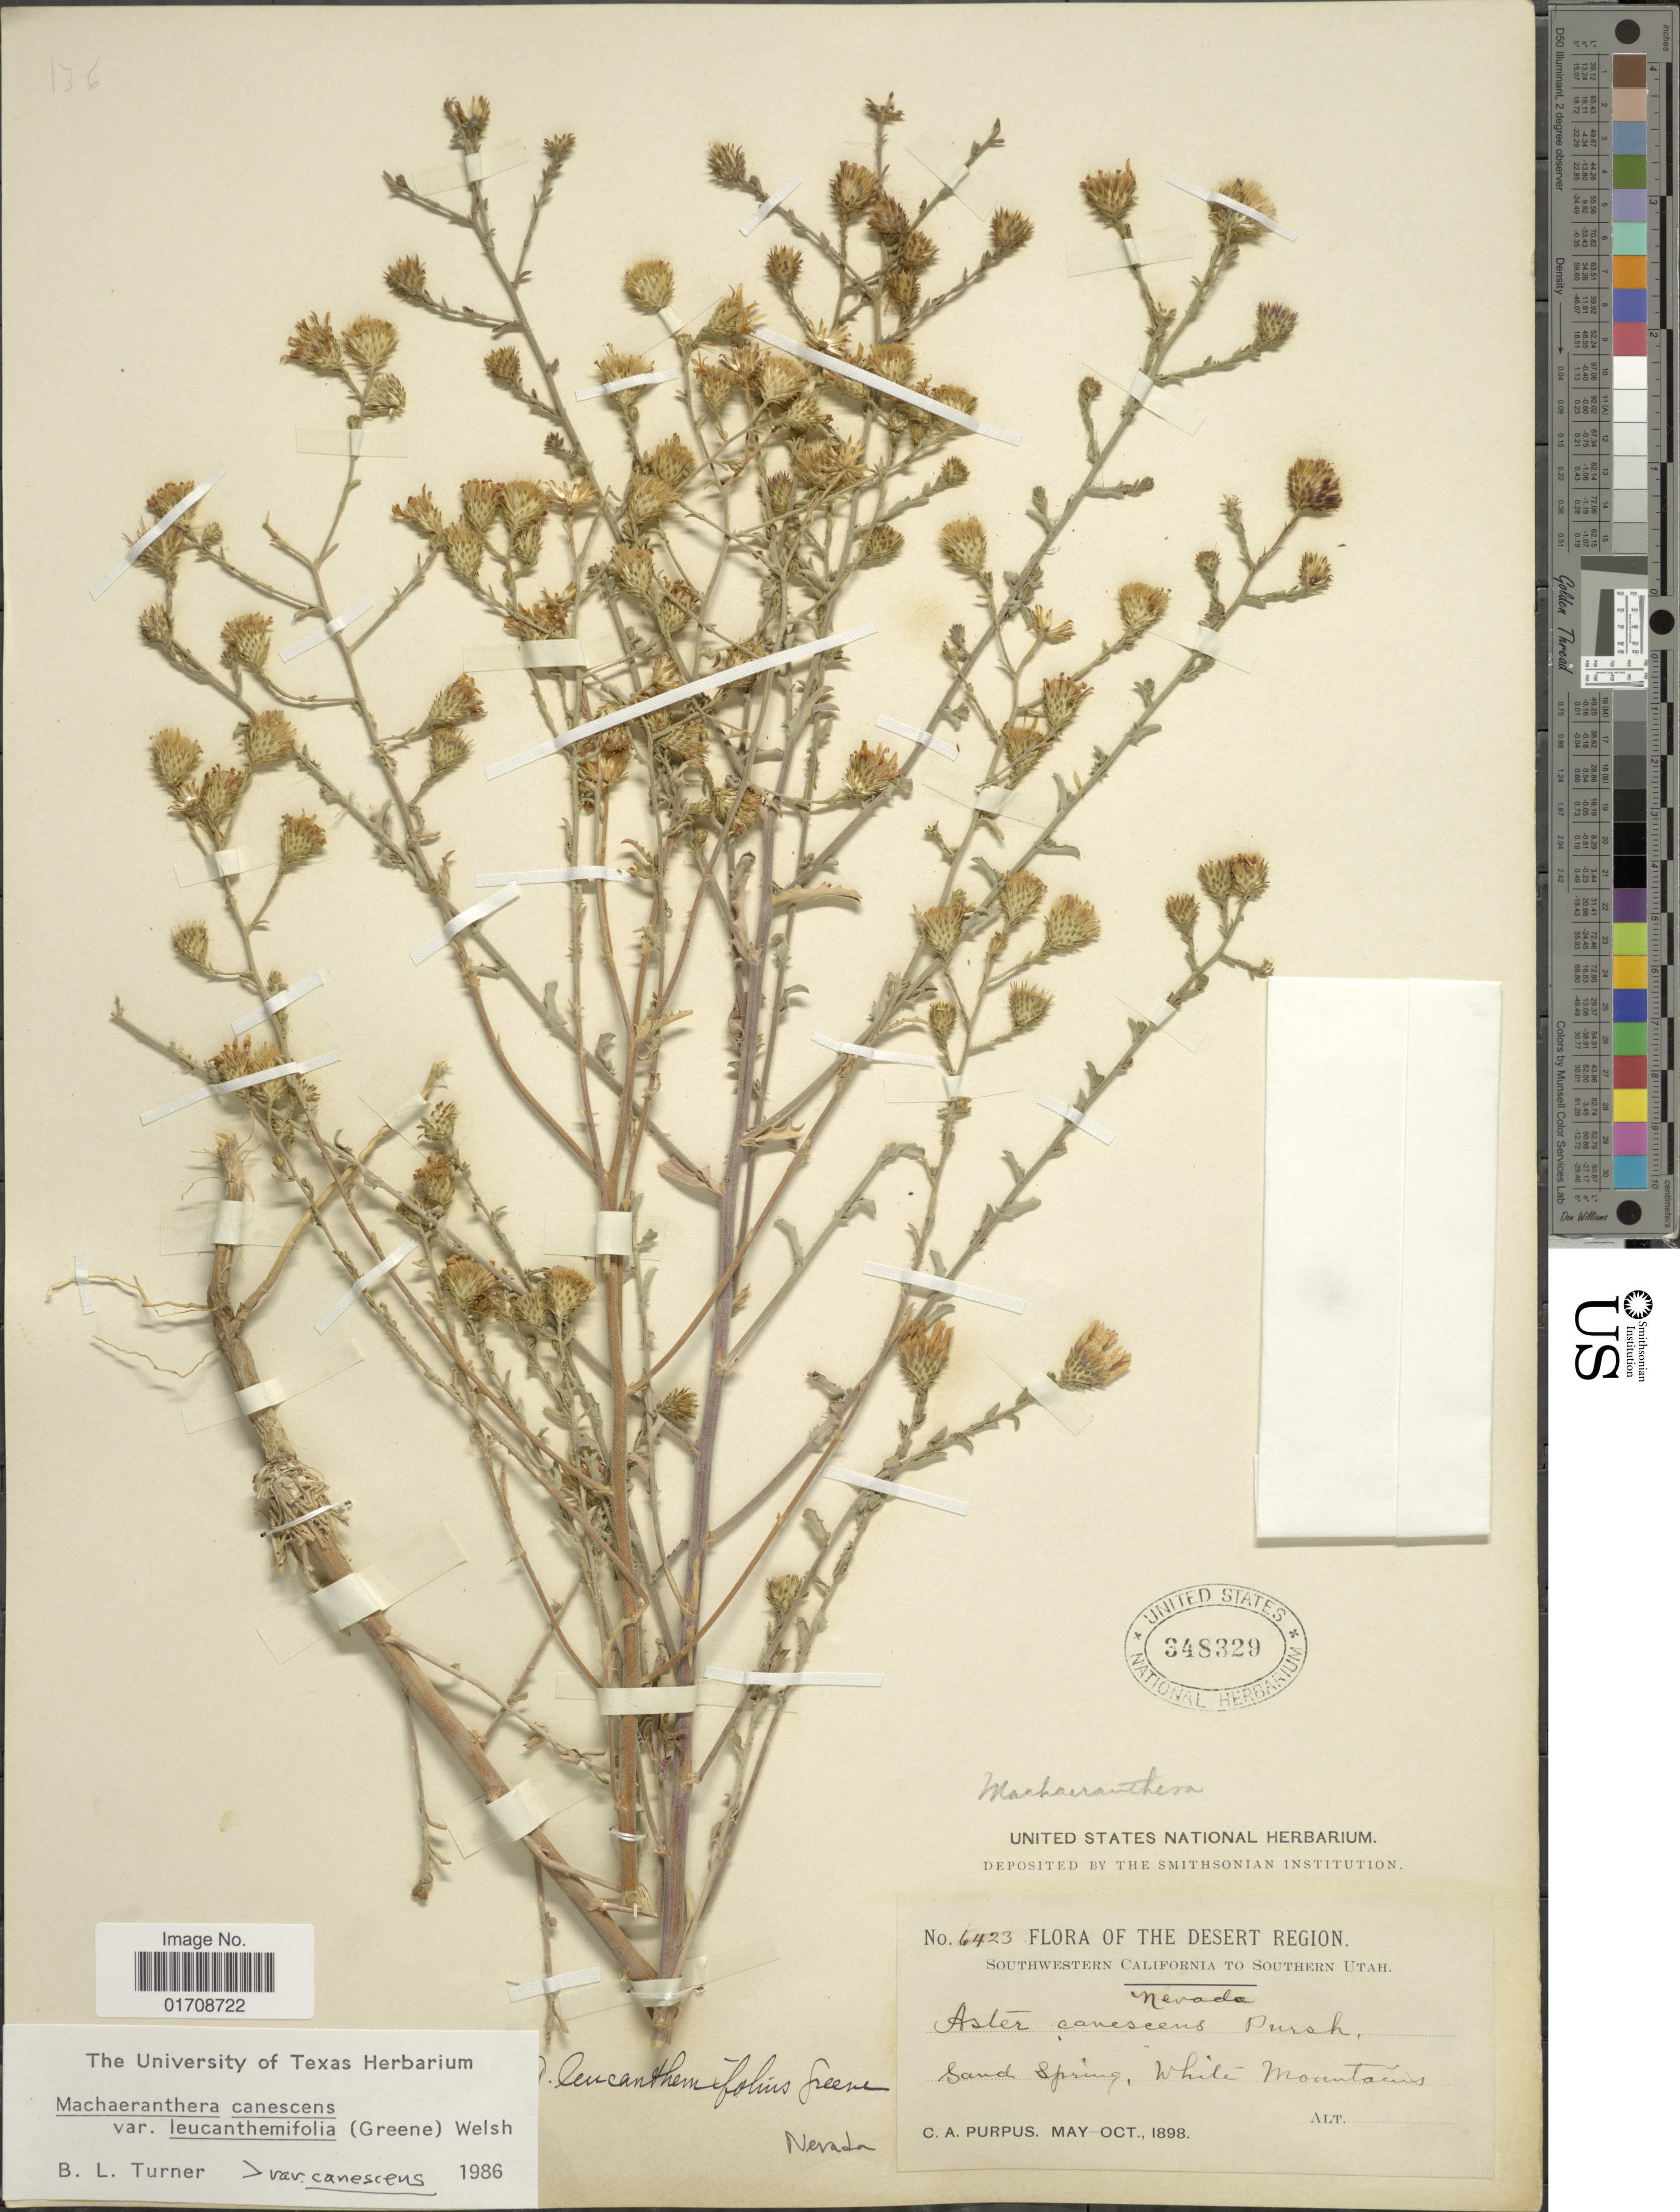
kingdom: Plantae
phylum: Tracheophyta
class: Magnoliopsida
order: Asterales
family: Asteraceae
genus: Machaeranthera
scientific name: Machaeranthera canescens var. leucanthemifolius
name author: (Greene) S.L. Welsh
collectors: C. A. Purpus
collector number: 6423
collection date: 1898-05/1898-10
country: United States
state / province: Nevada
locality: Desert Region, Sand Spring, White Mountains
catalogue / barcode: US 348329